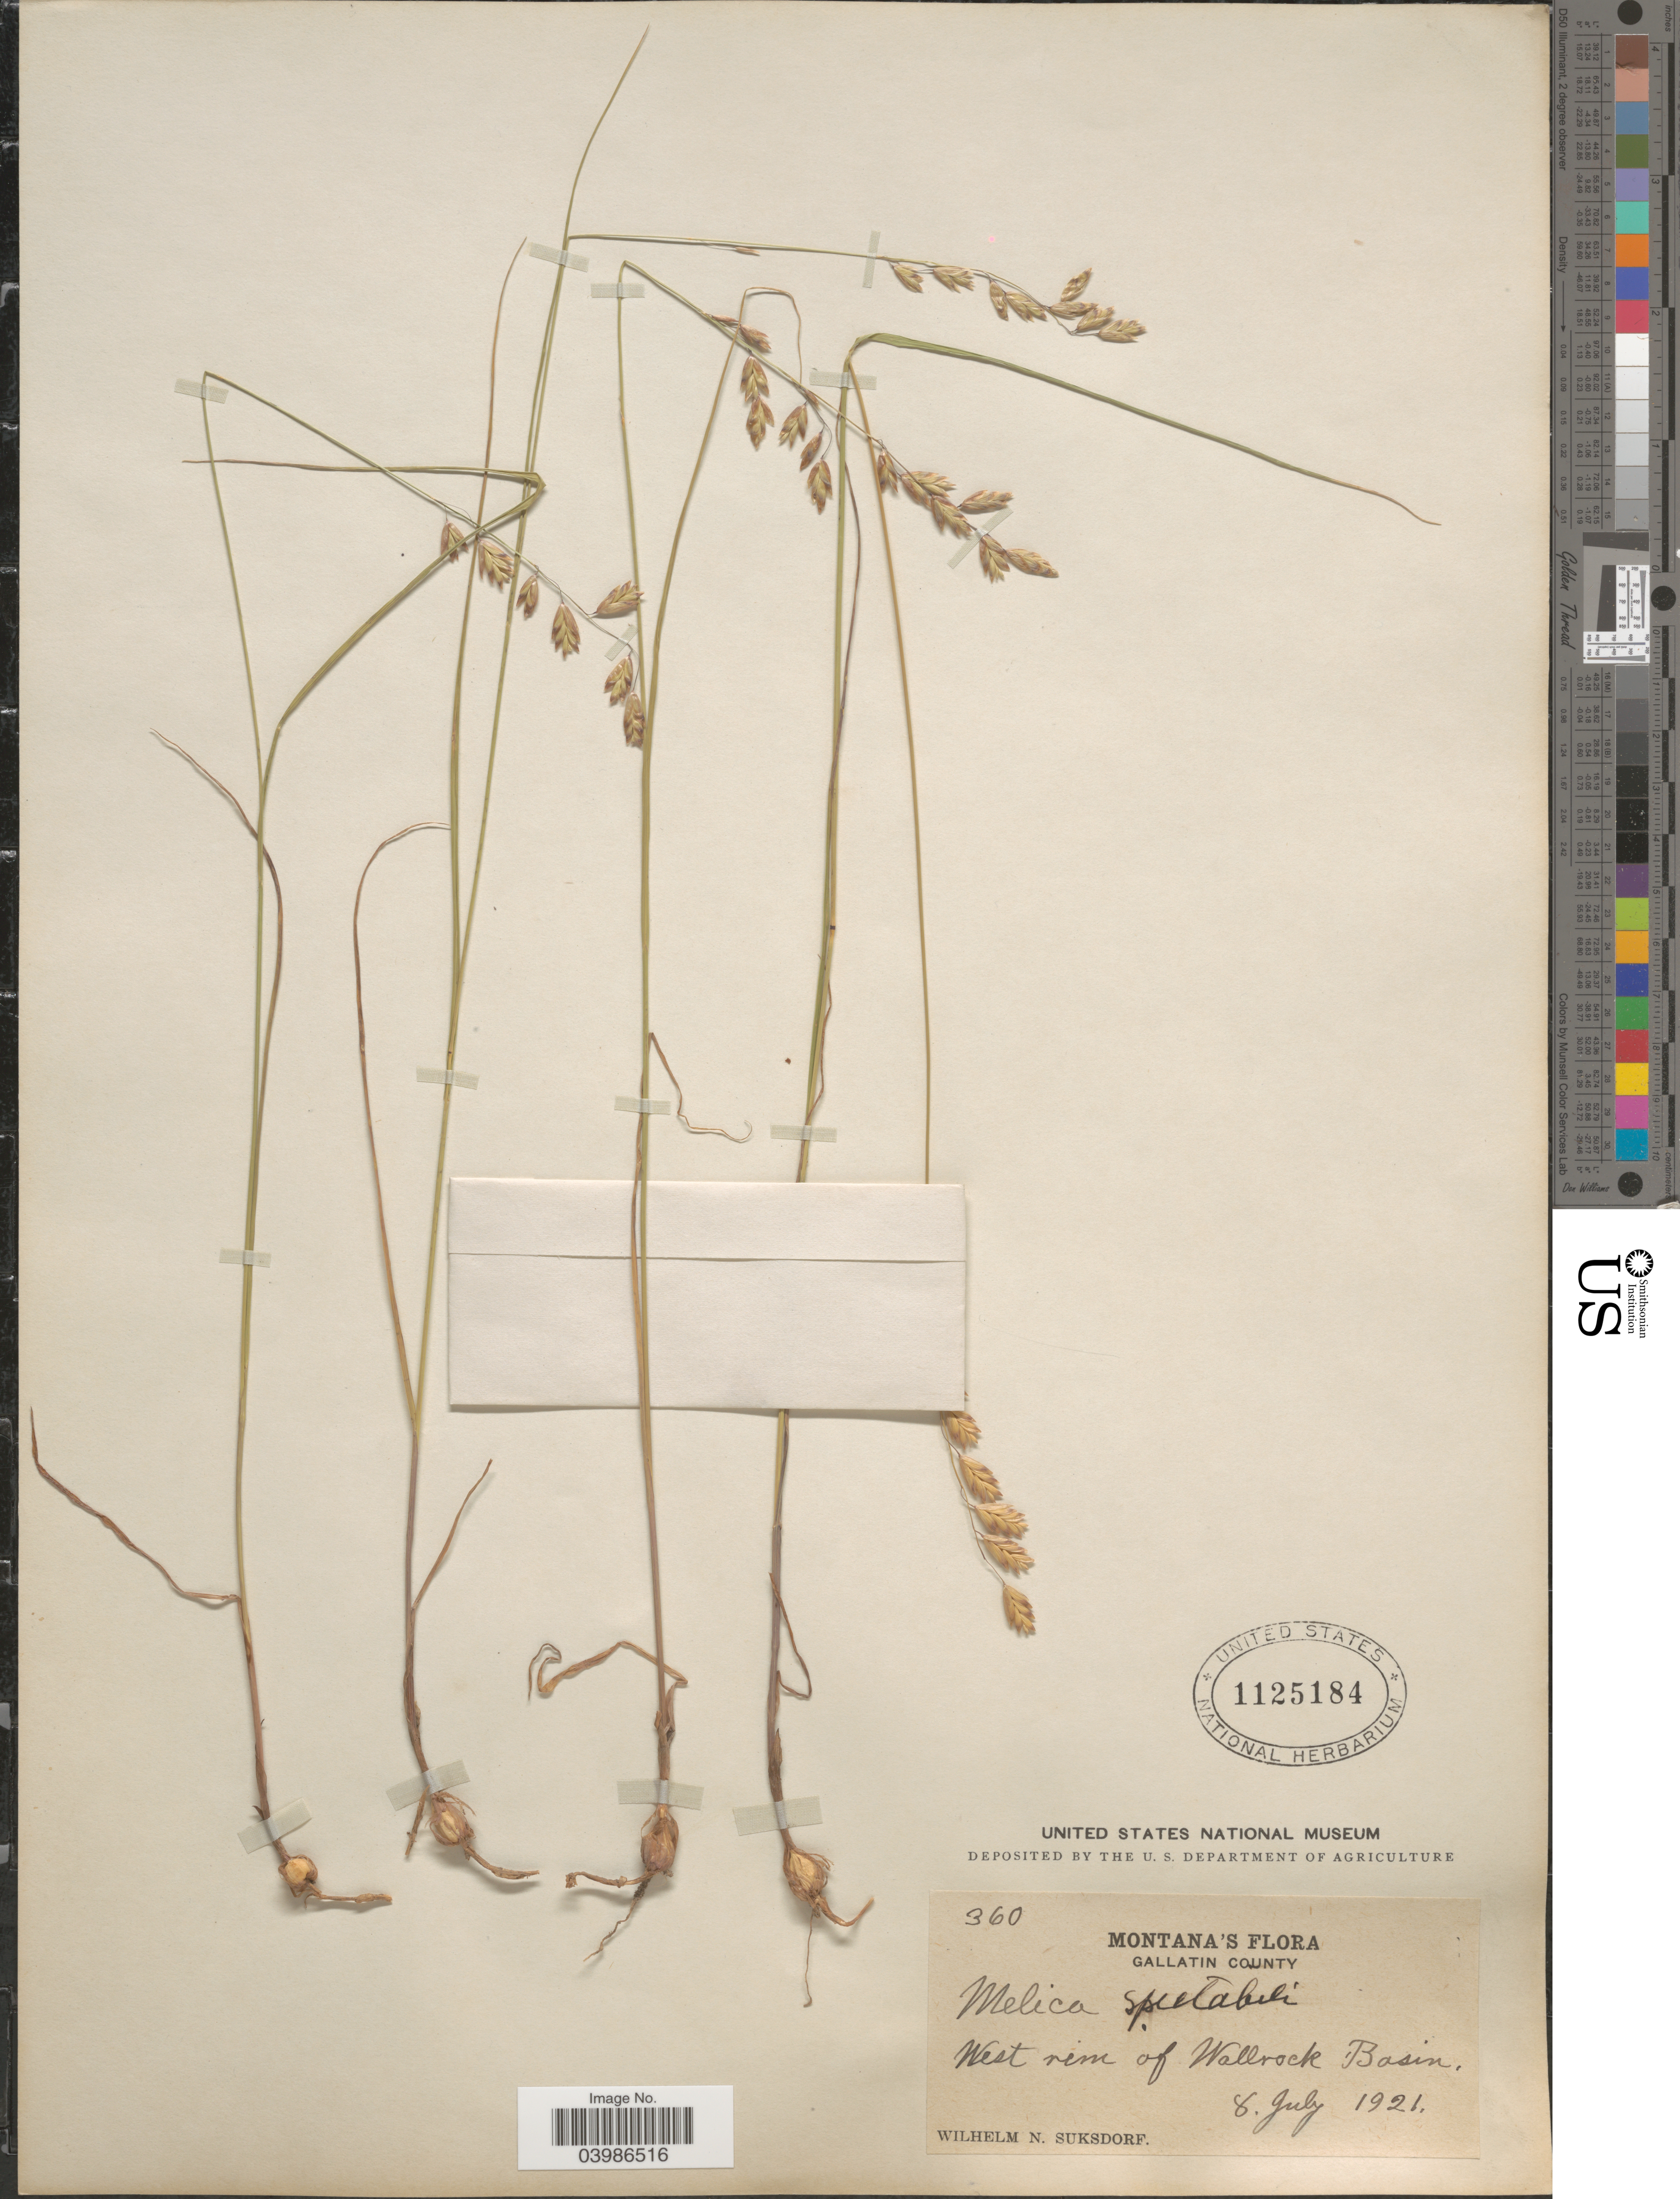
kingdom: Plantae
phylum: Tracheophyta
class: Liliopsida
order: Poales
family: Poaceae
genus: Melica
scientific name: Melica spectabilis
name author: Scribn.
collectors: W. N. Suksdorf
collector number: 360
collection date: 1921-07-08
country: United States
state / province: Montana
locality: Gallatin County. West rim of Wallrock Basin.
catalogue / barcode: US 1125184